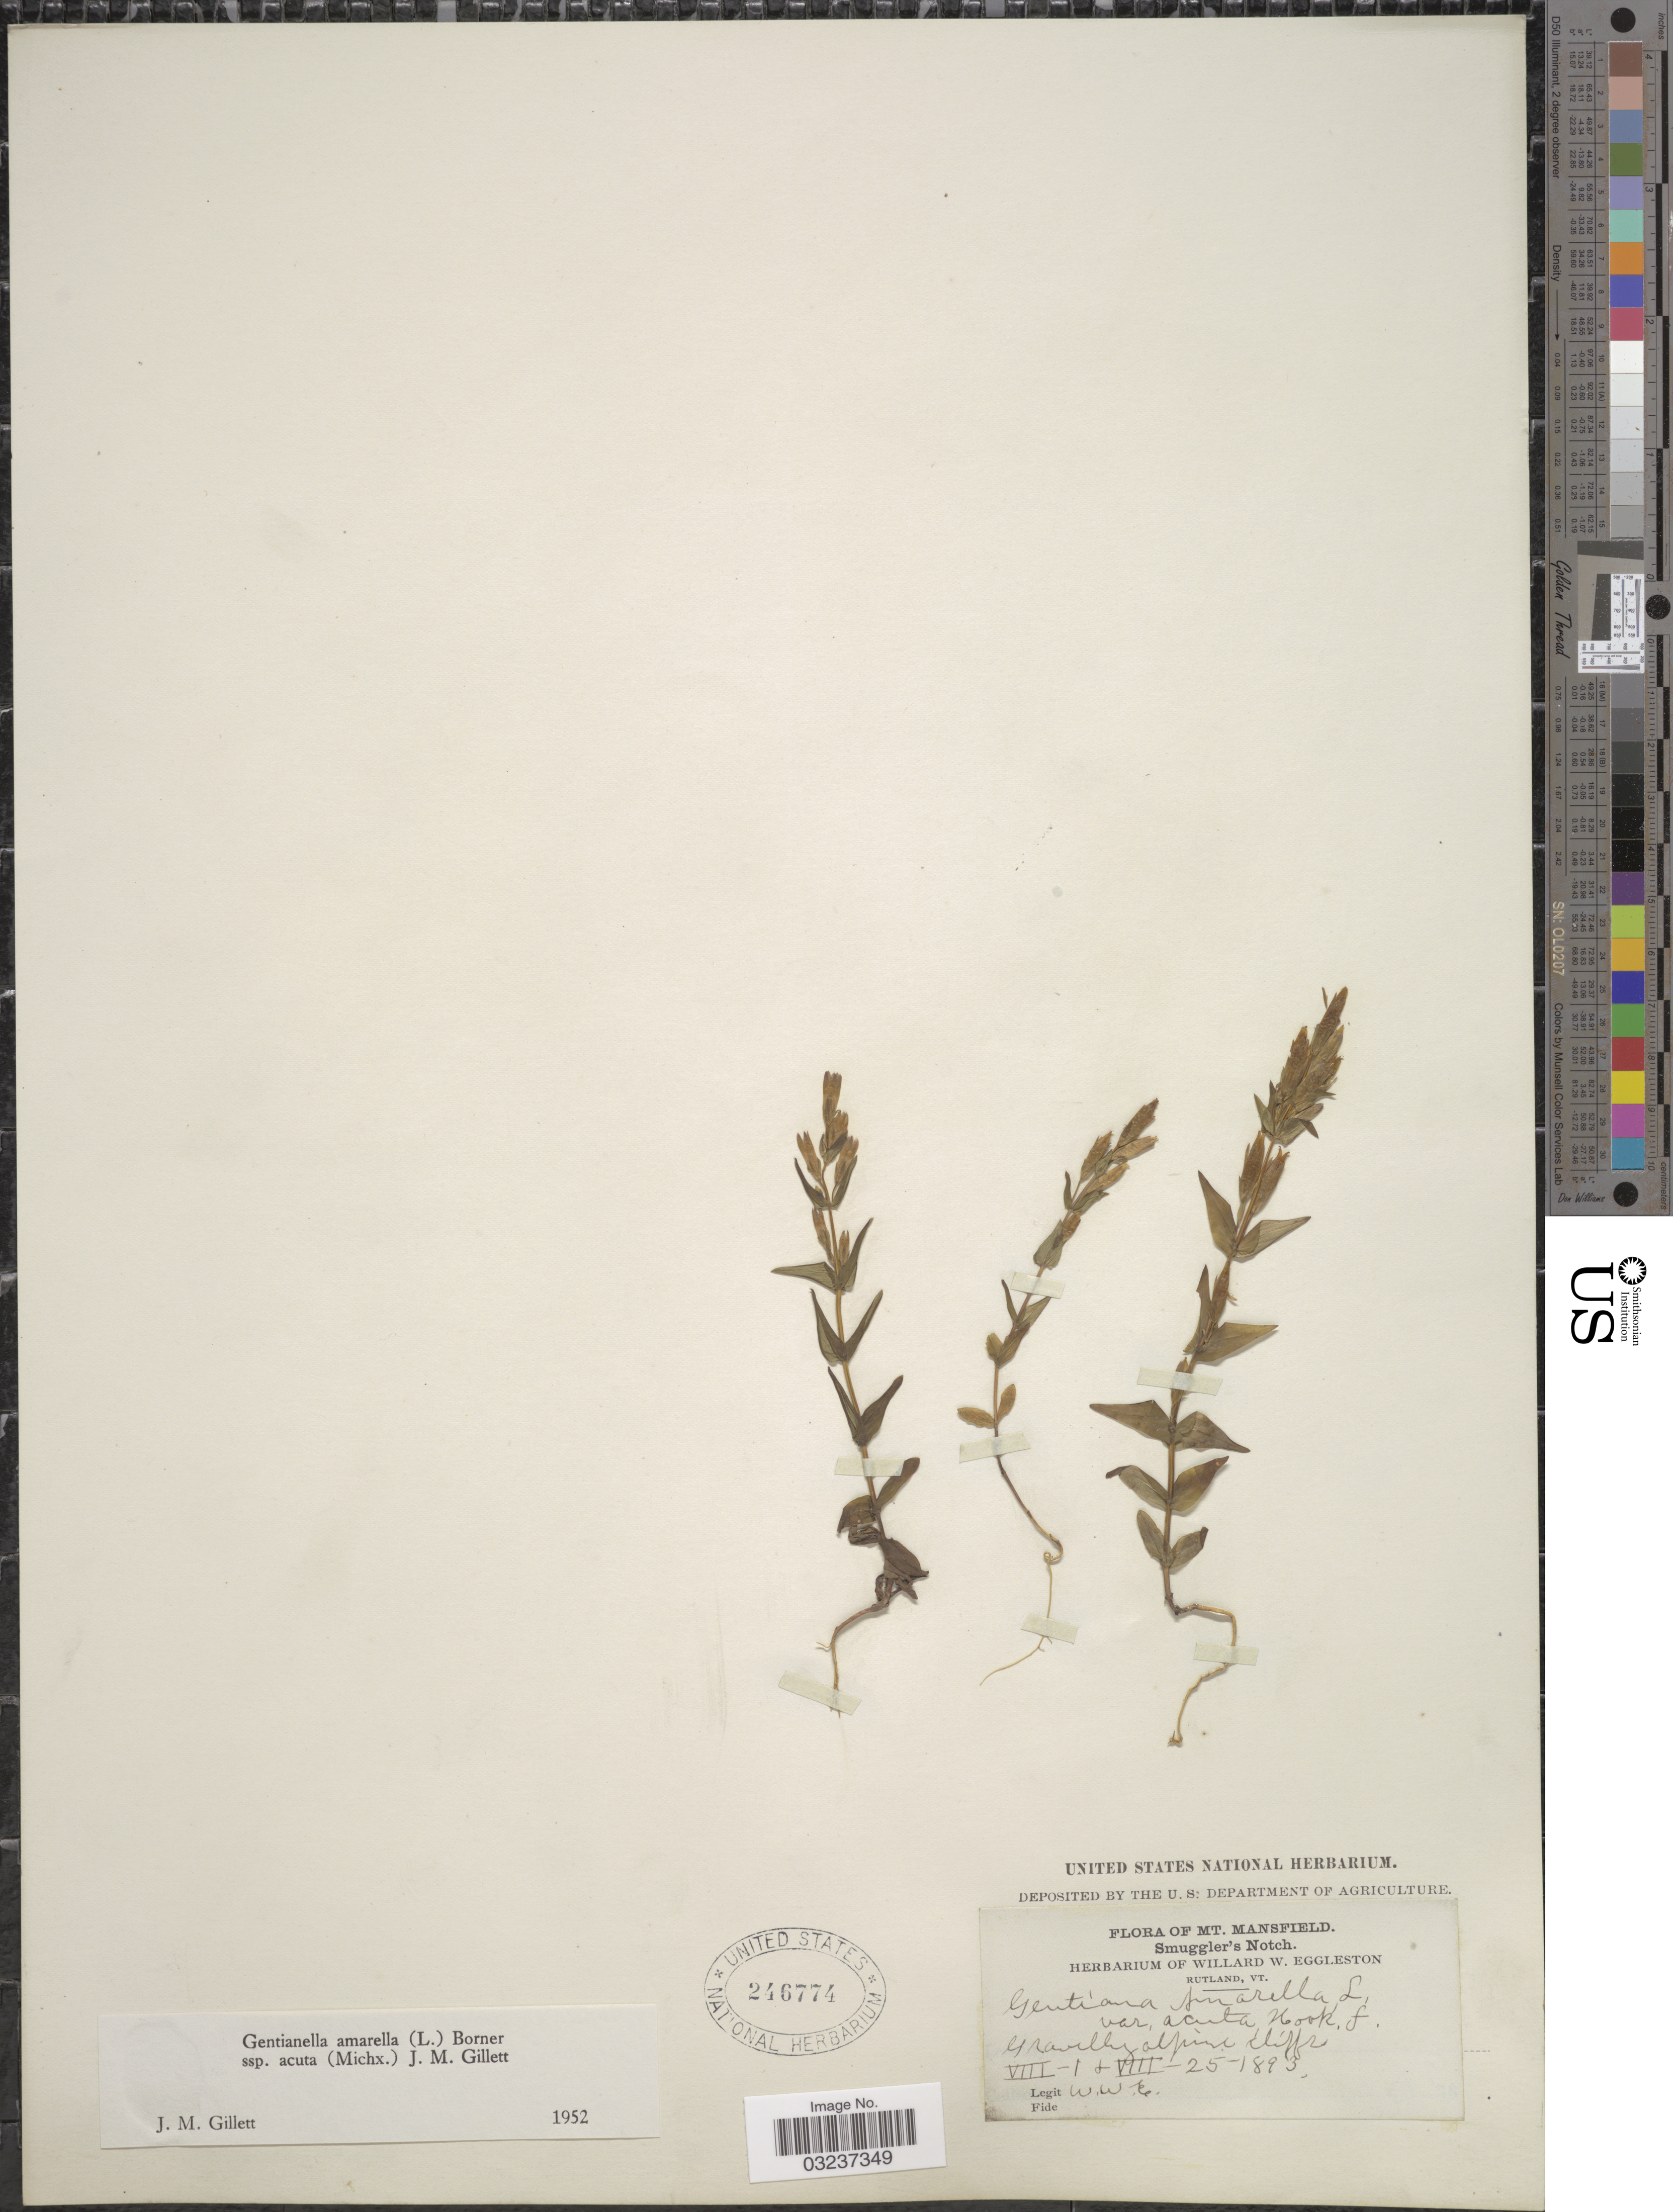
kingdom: Plantae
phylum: Tracheophyta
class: Magnoliopsida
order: Gentianales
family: Gentianaceae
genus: Gentianella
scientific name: Gentianella amarella subsp. acuta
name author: (Michx.) J.M. Gillett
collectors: W. W. Eggleston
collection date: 1893-08-01/1893-08-25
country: United States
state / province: Vermont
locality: Mt. Mansfield. Smuggler's Notch.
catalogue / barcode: US 246774